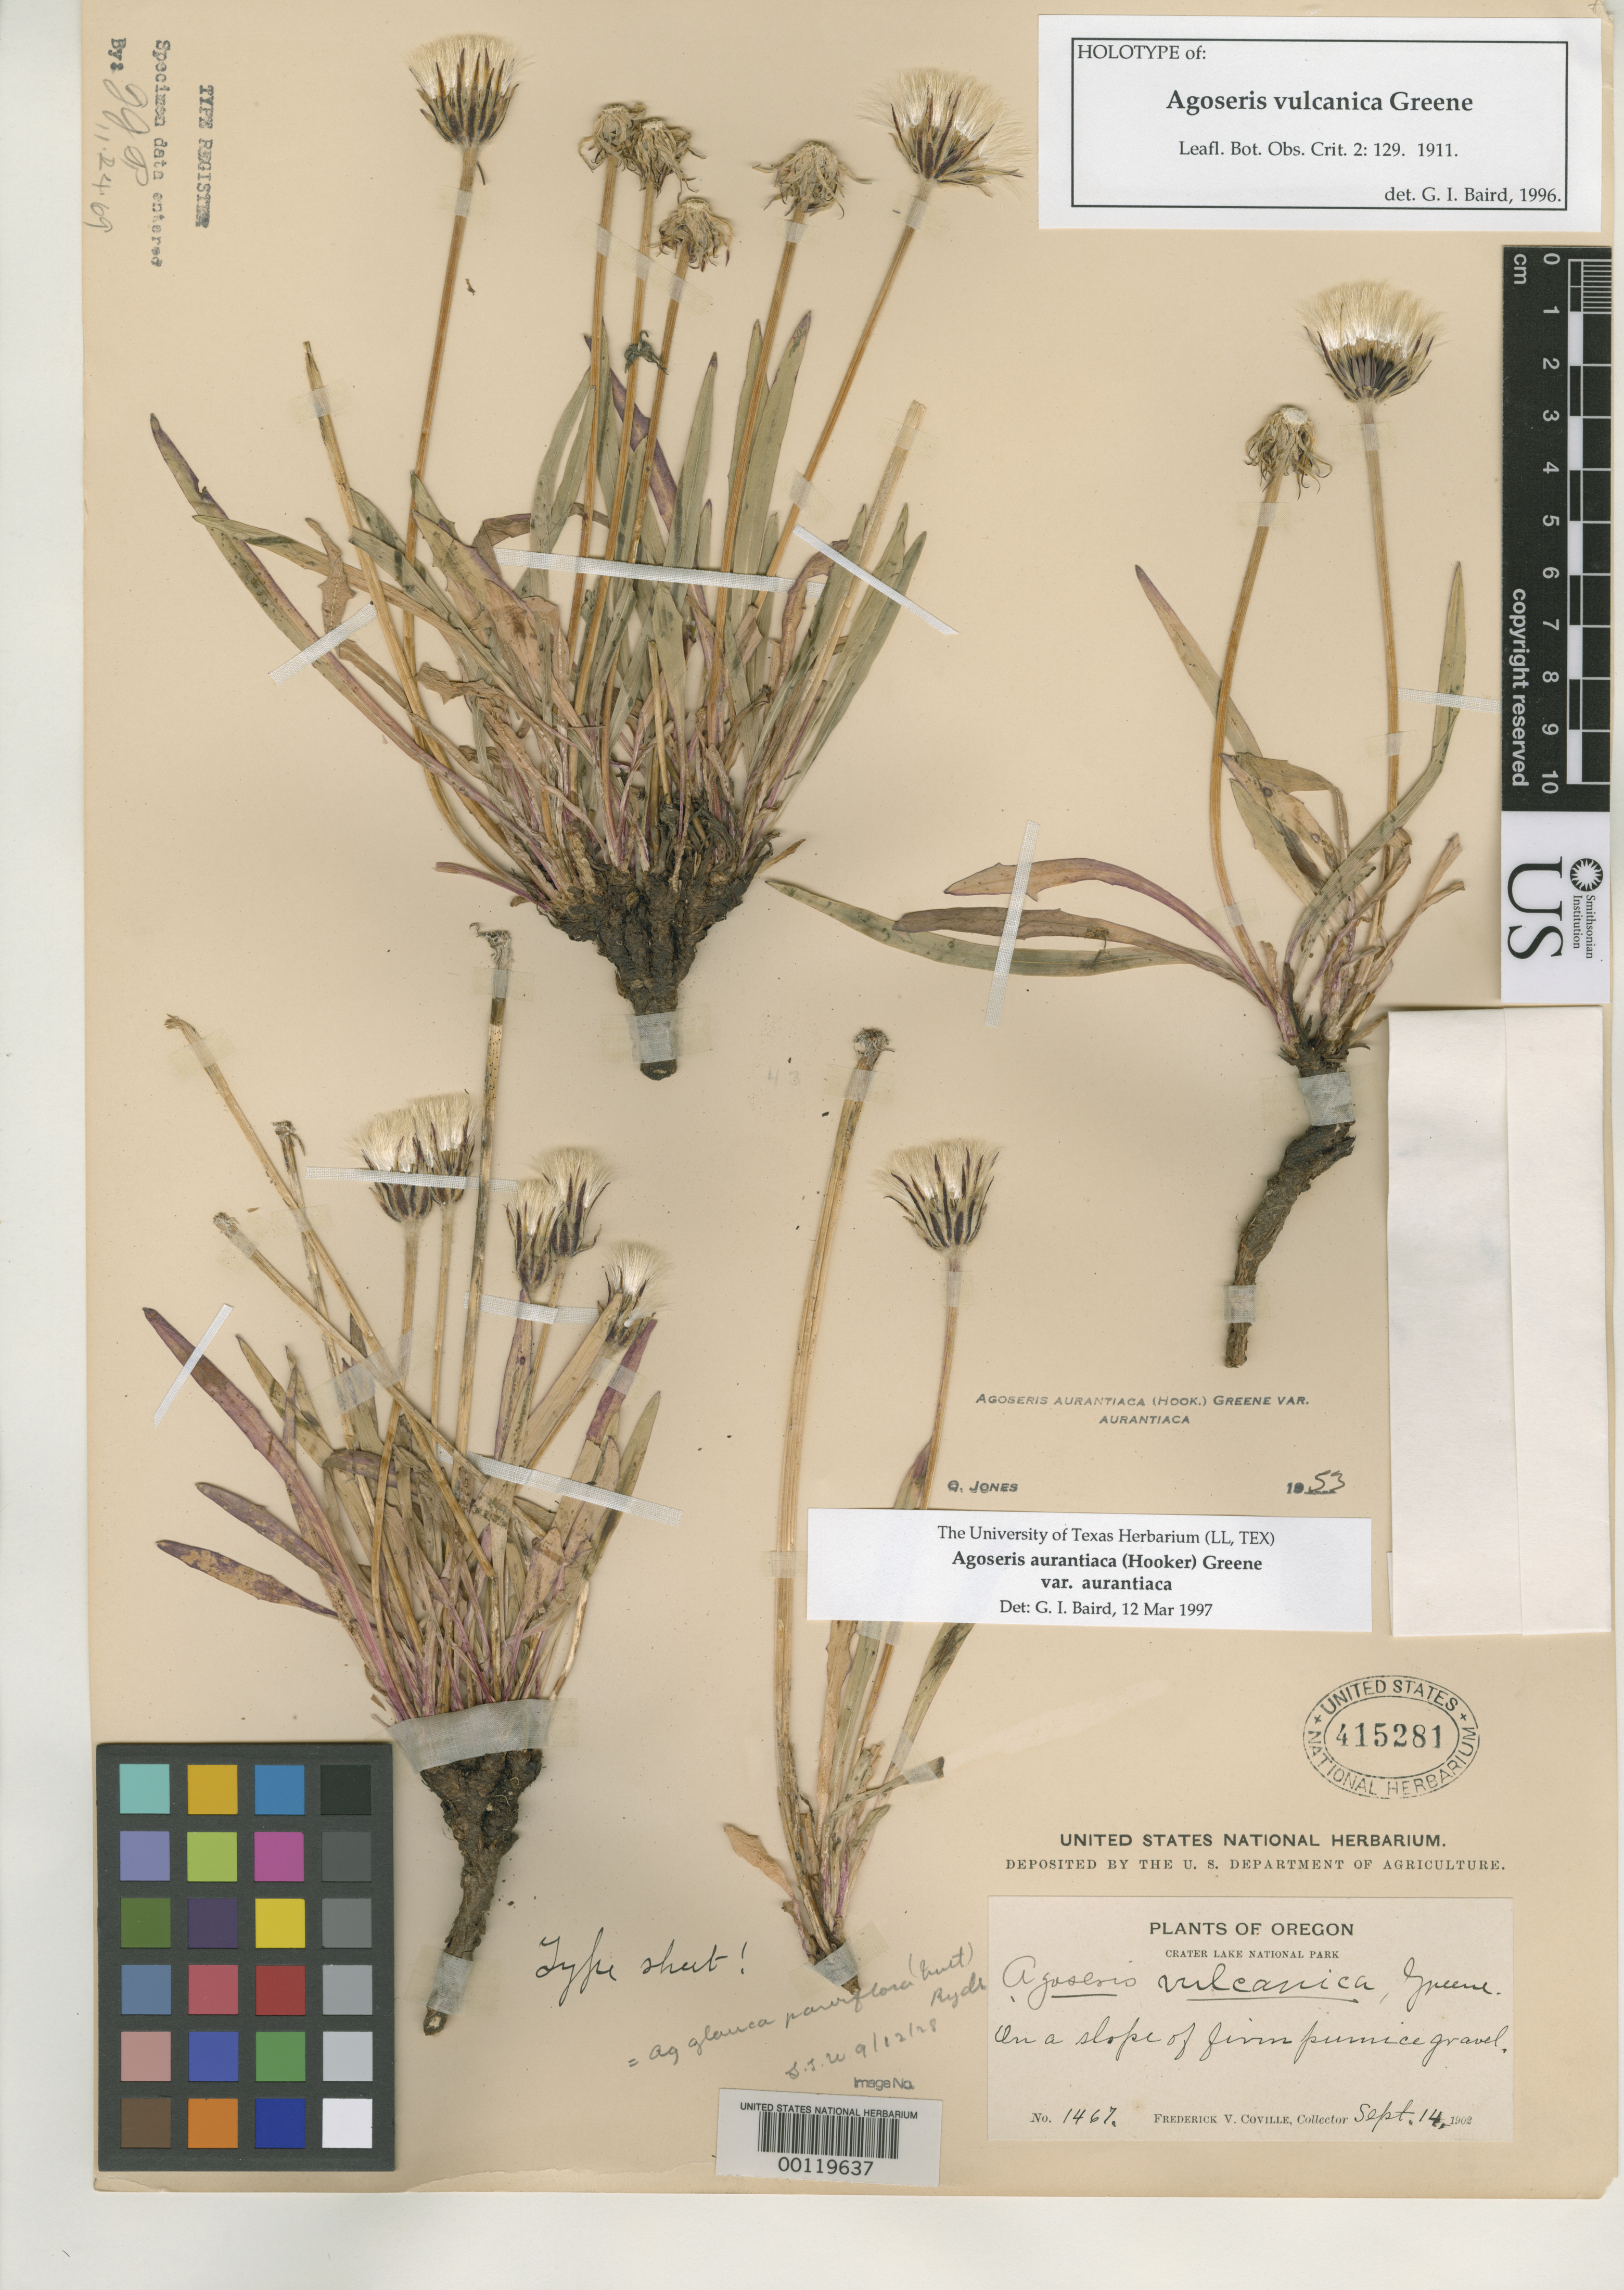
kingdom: Plantae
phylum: Tracheophyta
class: Magnoliopsida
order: Asterales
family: Asteraceae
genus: Agoseris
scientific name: Agoseris vulcanica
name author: Greene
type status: Holotype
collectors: F. V. Coville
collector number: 1467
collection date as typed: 14 Sep 1902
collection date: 1902-09-14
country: United States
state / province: Oregon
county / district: Klamath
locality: Crater Lake National Park.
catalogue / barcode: US 415281